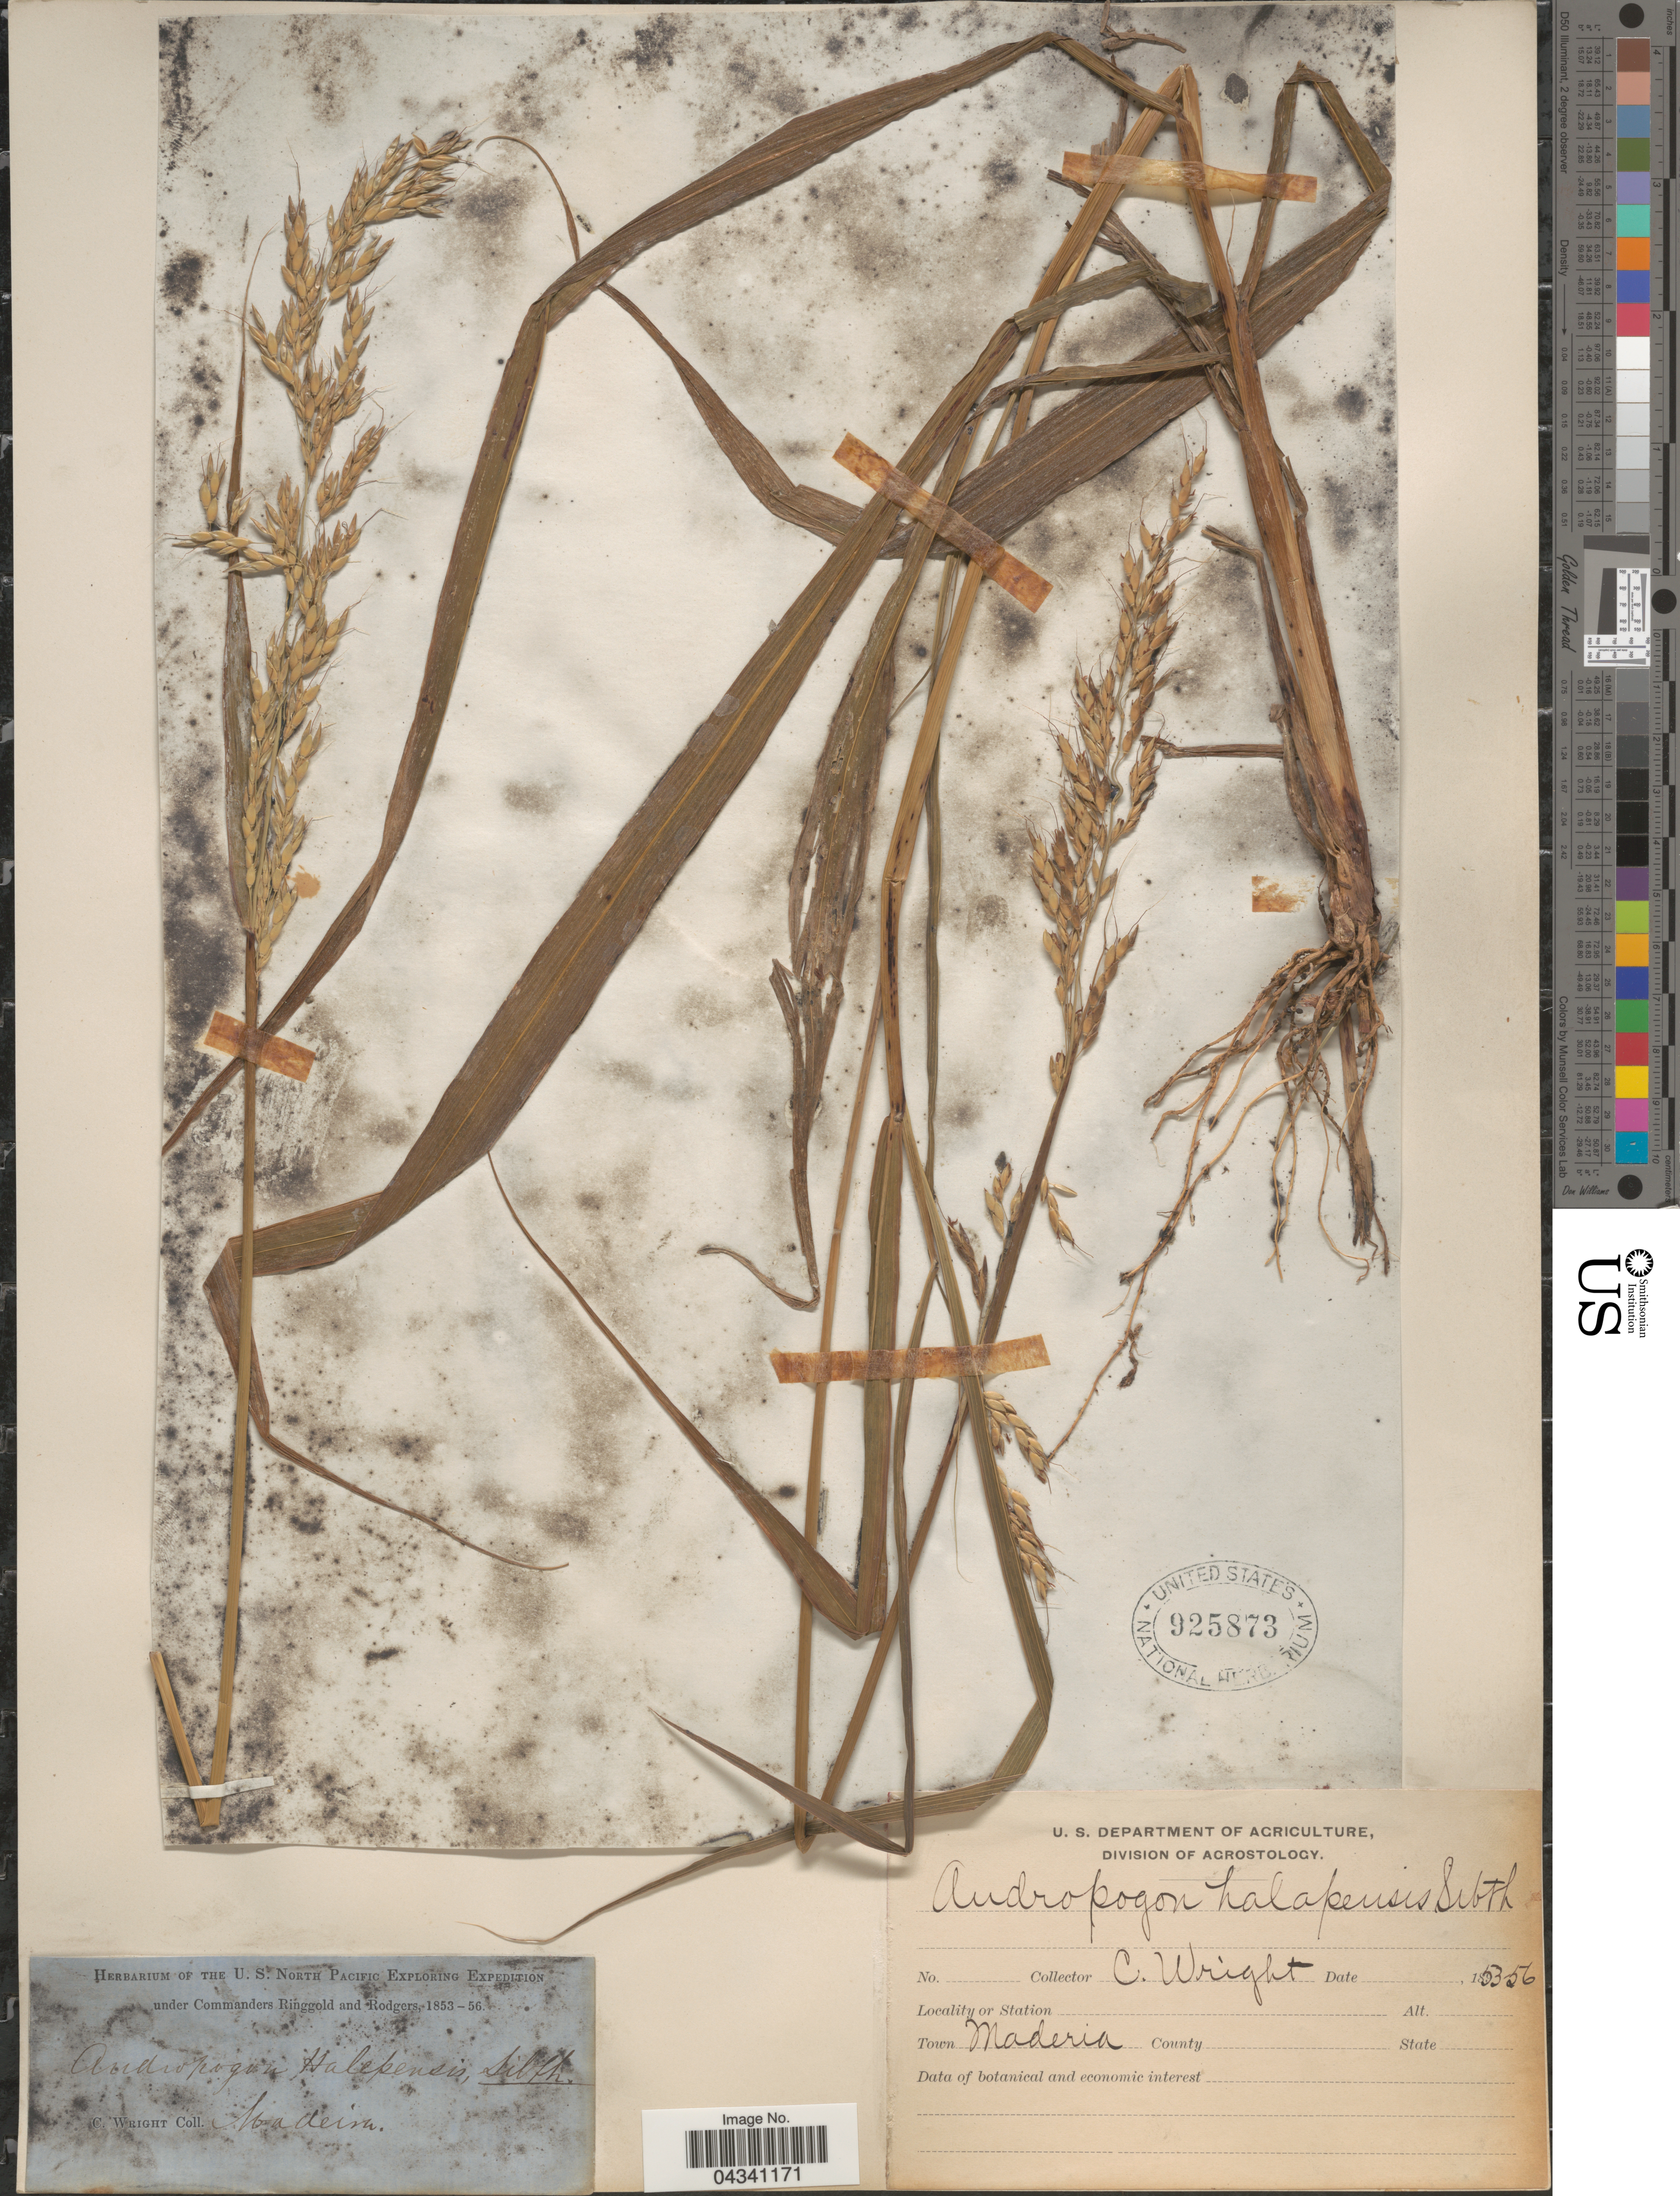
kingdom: Plantae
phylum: Tracheophyta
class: Liliopsida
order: Poales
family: Poaceae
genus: Sorghum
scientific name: Sorghum halepense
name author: (L.) Pers.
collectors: C. Wright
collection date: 1853/1856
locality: Town Madeira. U.S. North Pacific Exploring Expedition.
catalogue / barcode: US 925873